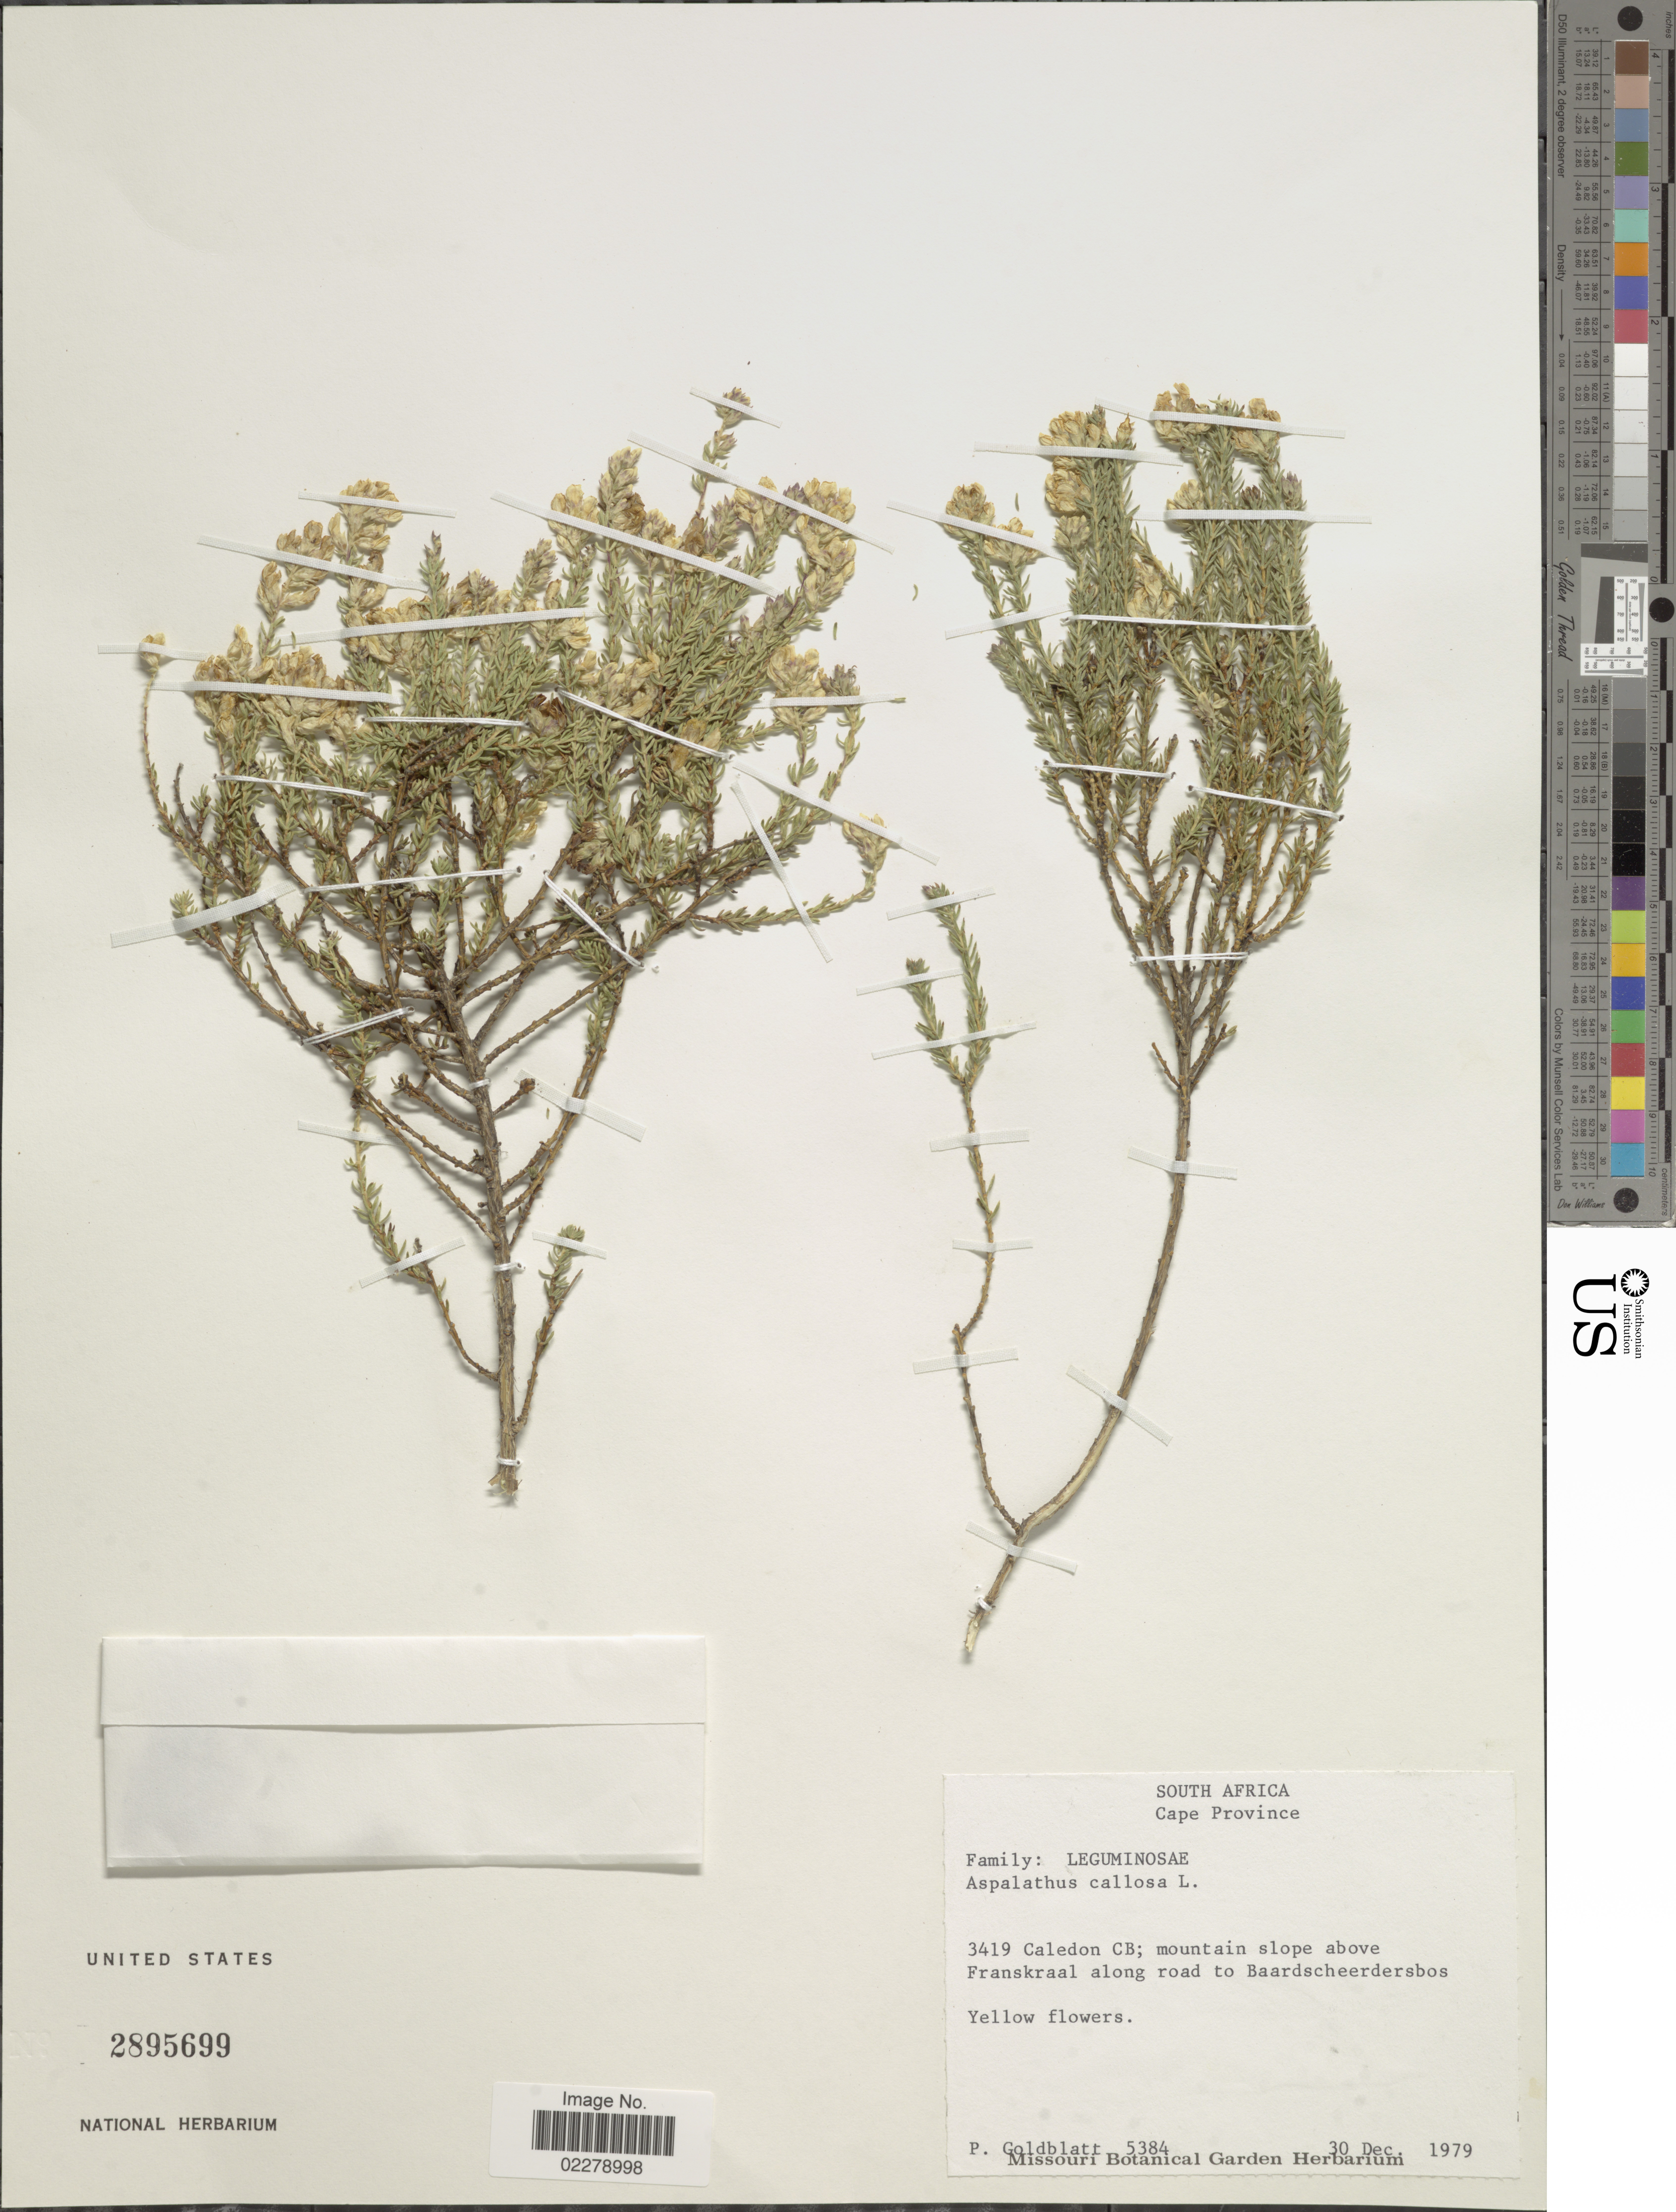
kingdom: Plantae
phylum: Tracheophyta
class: Magnoliopsida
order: Fabales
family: Fabaceae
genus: Aspalathus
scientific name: Aspalathus callosa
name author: L.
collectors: P. Goldblatt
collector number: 5384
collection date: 1979-12-30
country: South Africa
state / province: Western Cape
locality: Caledon CB; mountain slope above Franskraal along road to Baardscheerderbos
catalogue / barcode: US 2895699